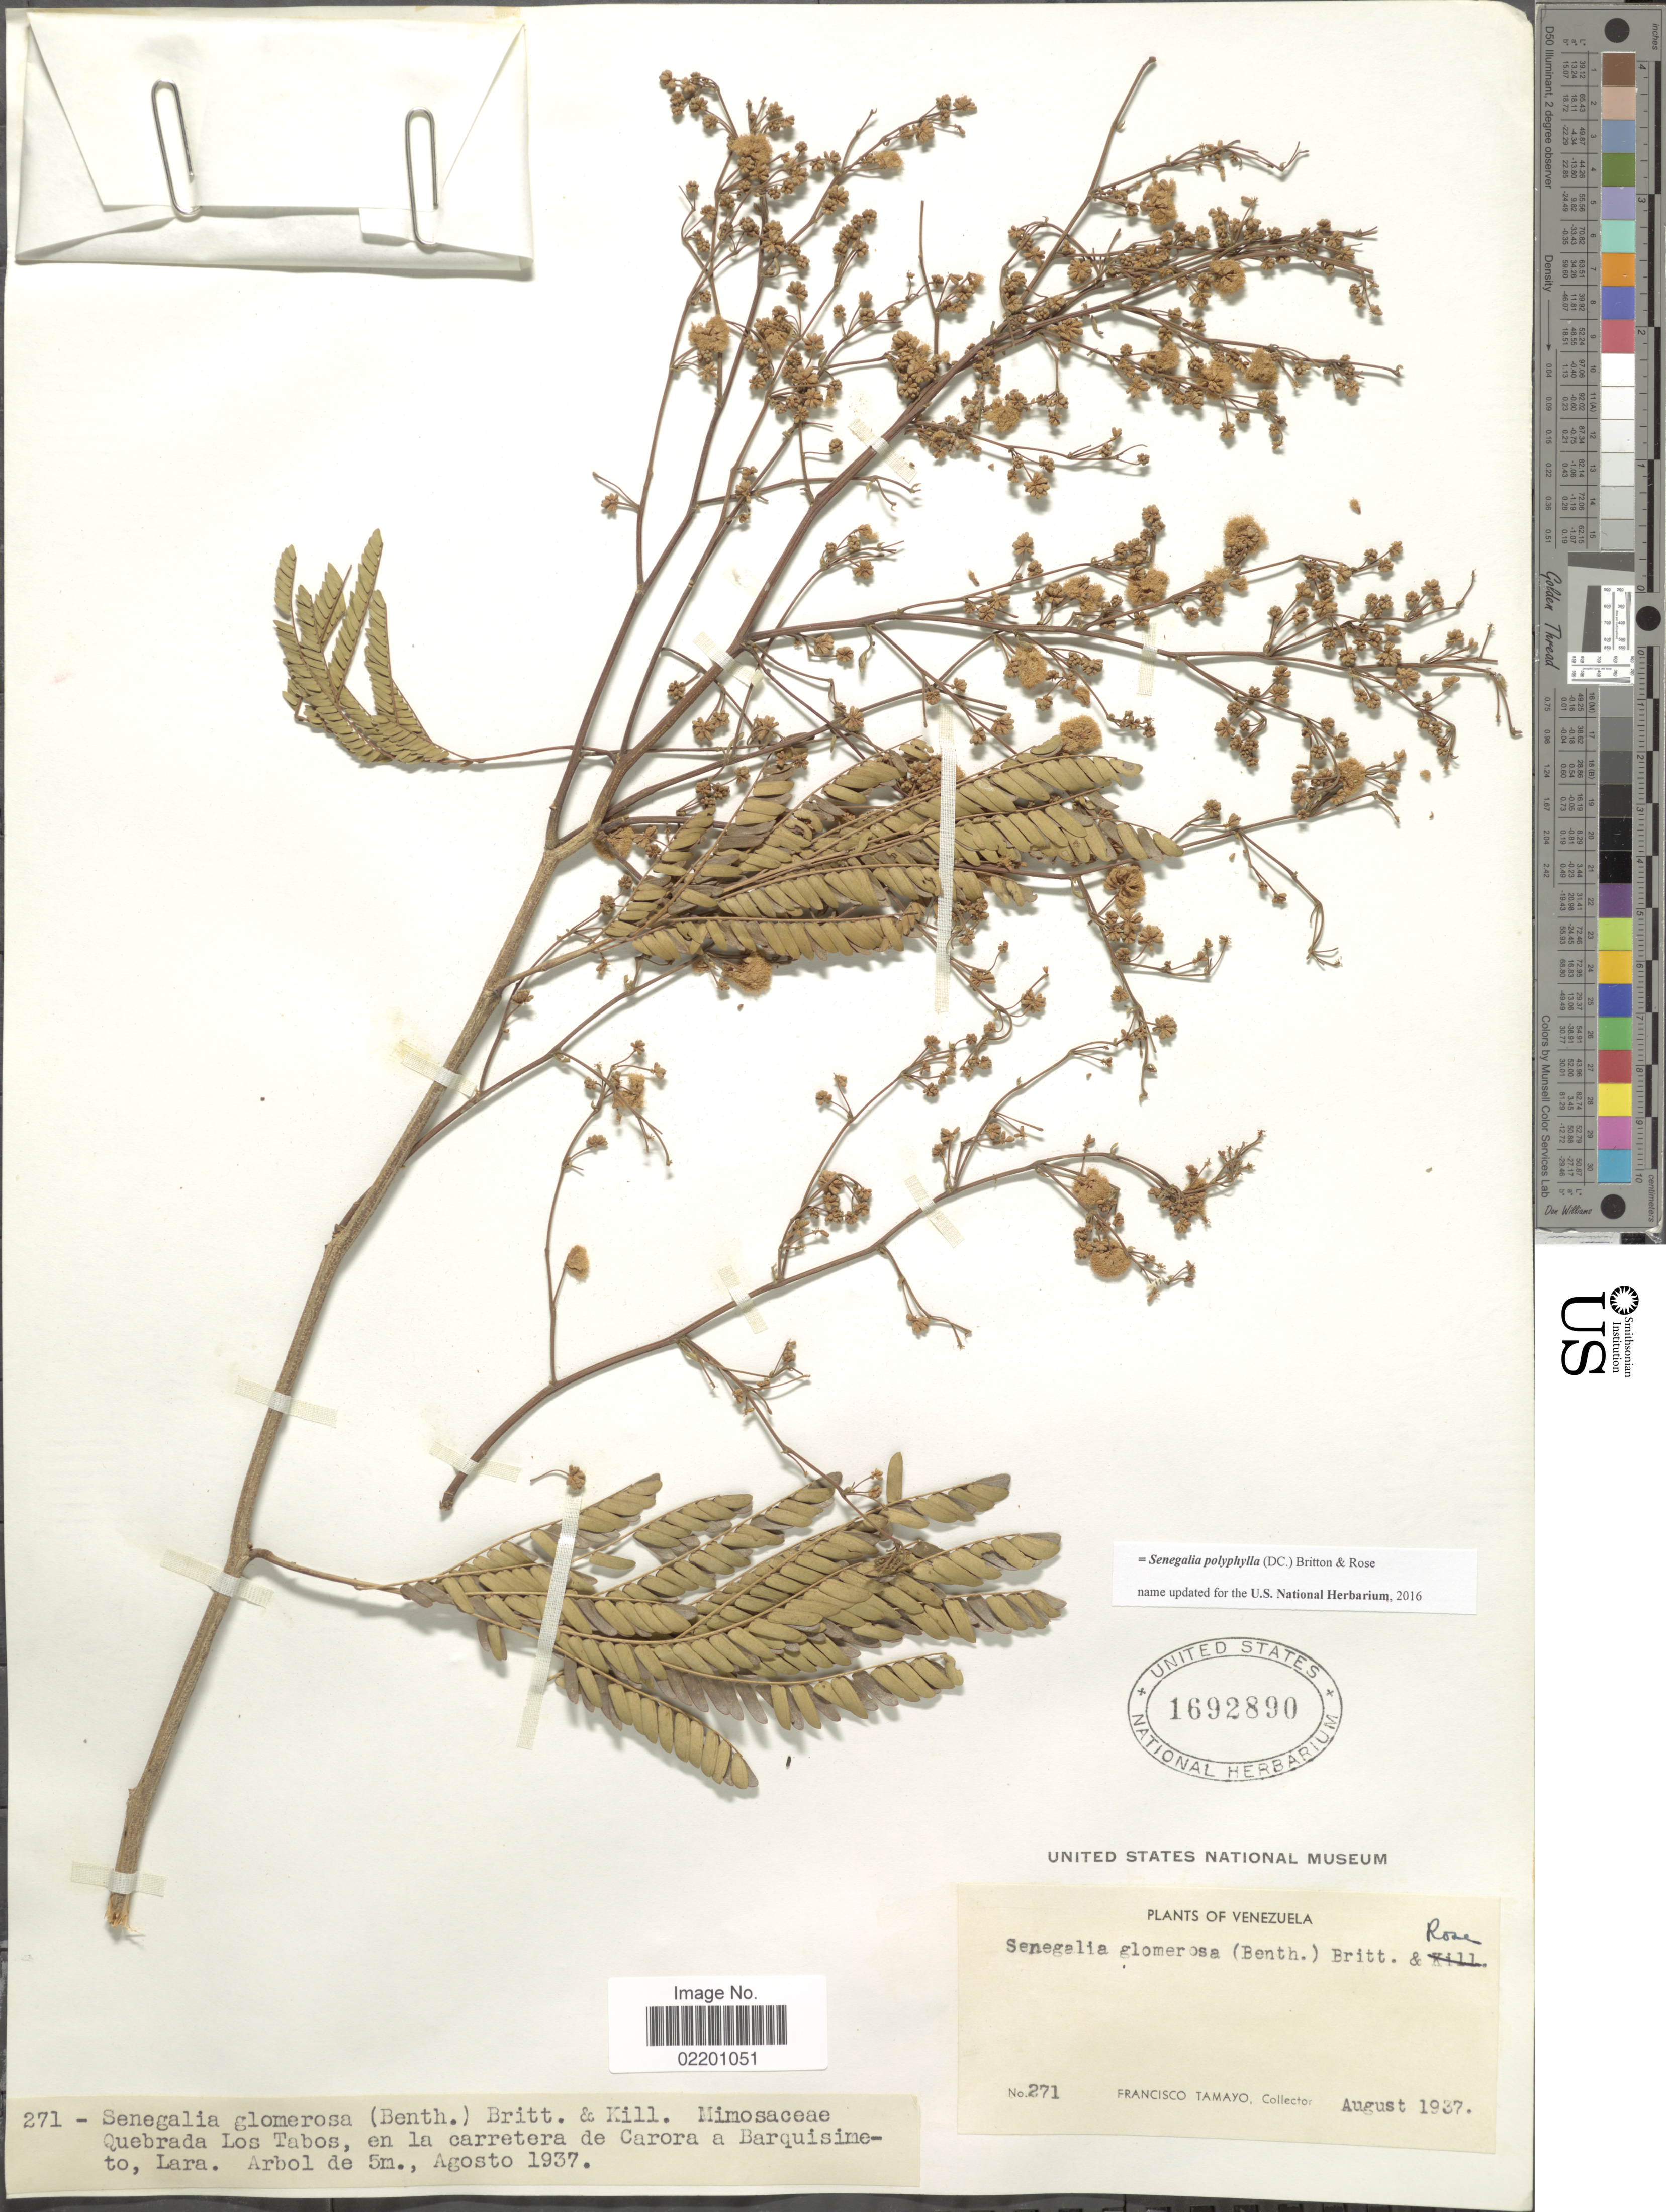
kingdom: Plantae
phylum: Tracheophyta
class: Magnoliopsida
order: Fabales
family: Fabaceae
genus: Senegalia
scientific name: Senegalia polyphylla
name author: (DC.) Britton & Rose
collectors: F. Tamayo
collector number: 271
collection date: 1937-08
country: Venezuela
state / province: Lara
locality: Quebrada Los Tabos, en la carretera de Carora a Barquisimeto, Lara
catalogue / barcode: US 1692890